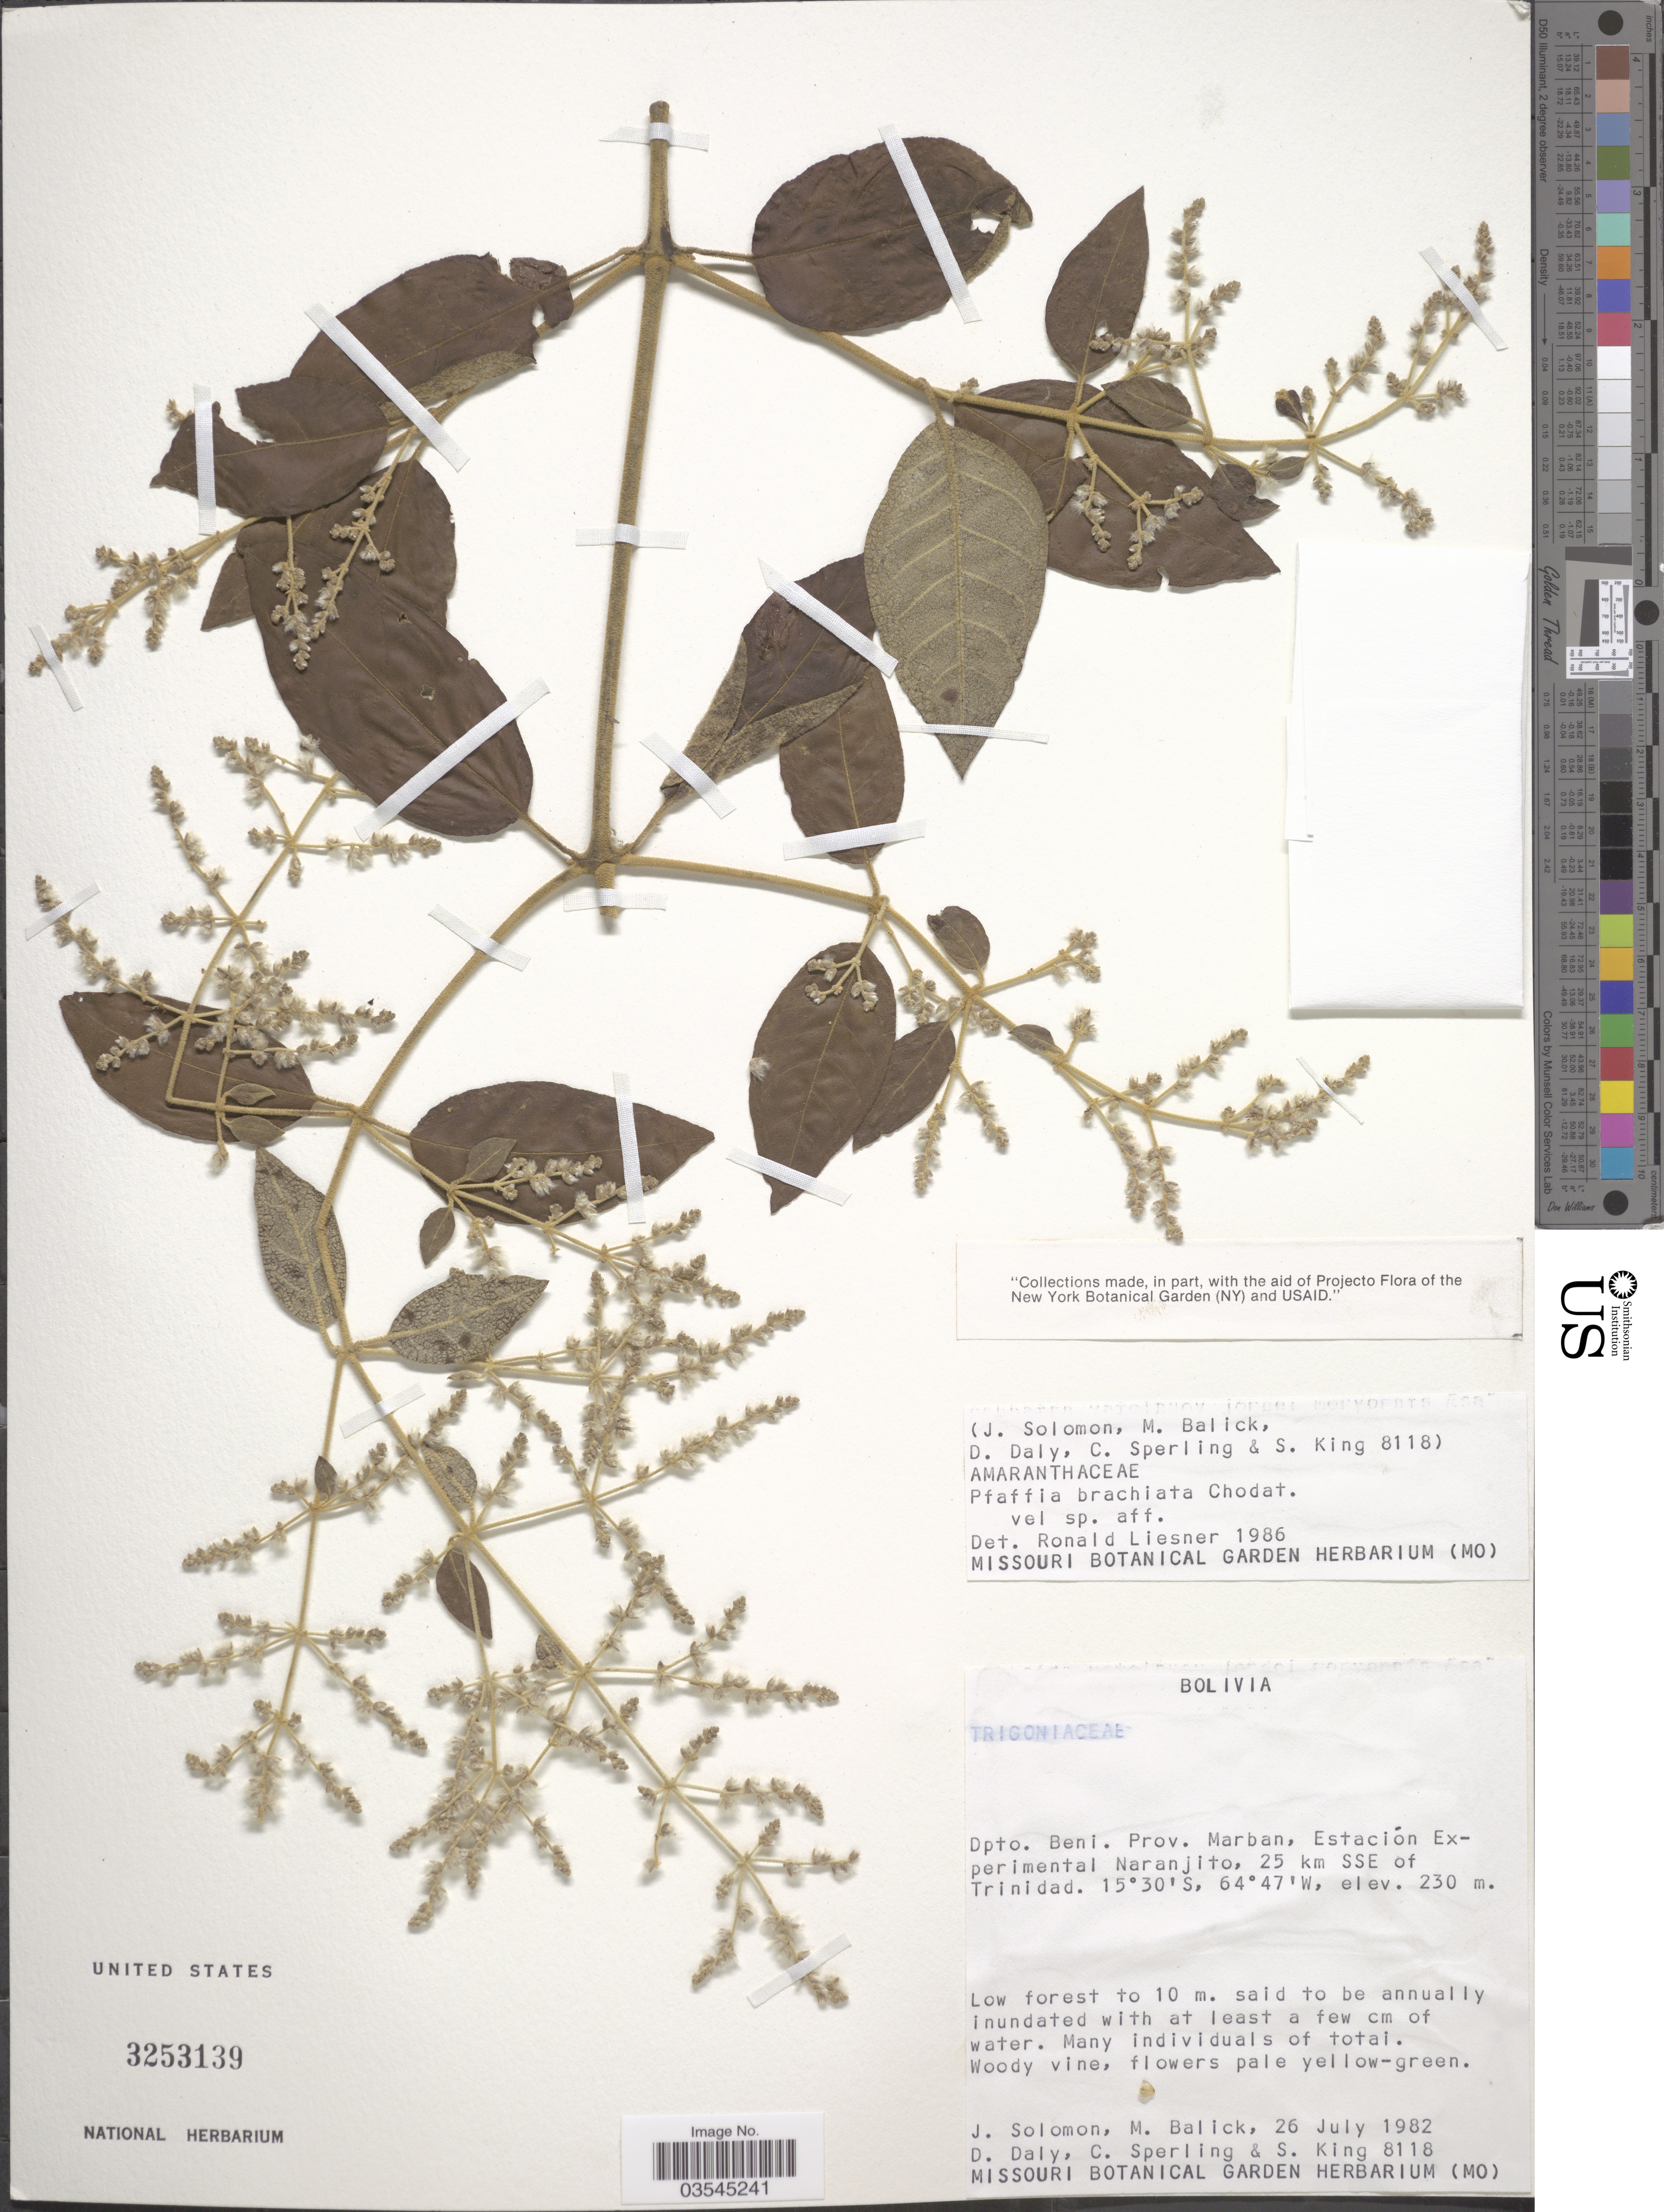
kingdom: Plantae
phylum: Tracheophyta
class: Magnoliopsida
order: Caryophyllales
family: Amaranthaceae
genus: Pfaffia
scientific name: Pfaffia brachiata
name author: Chodat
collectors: J. Solomon, M. Balick, D. C. Daly, C. Sperling & S. King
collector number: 8118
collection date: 1982-07-26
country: Bolivia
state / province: Beni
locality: Dpto. Beni. Prov. Marban, Estación Experimental Naranjito, 25 km SSE of Trinidad.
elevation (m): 230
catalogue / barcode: US 3253139